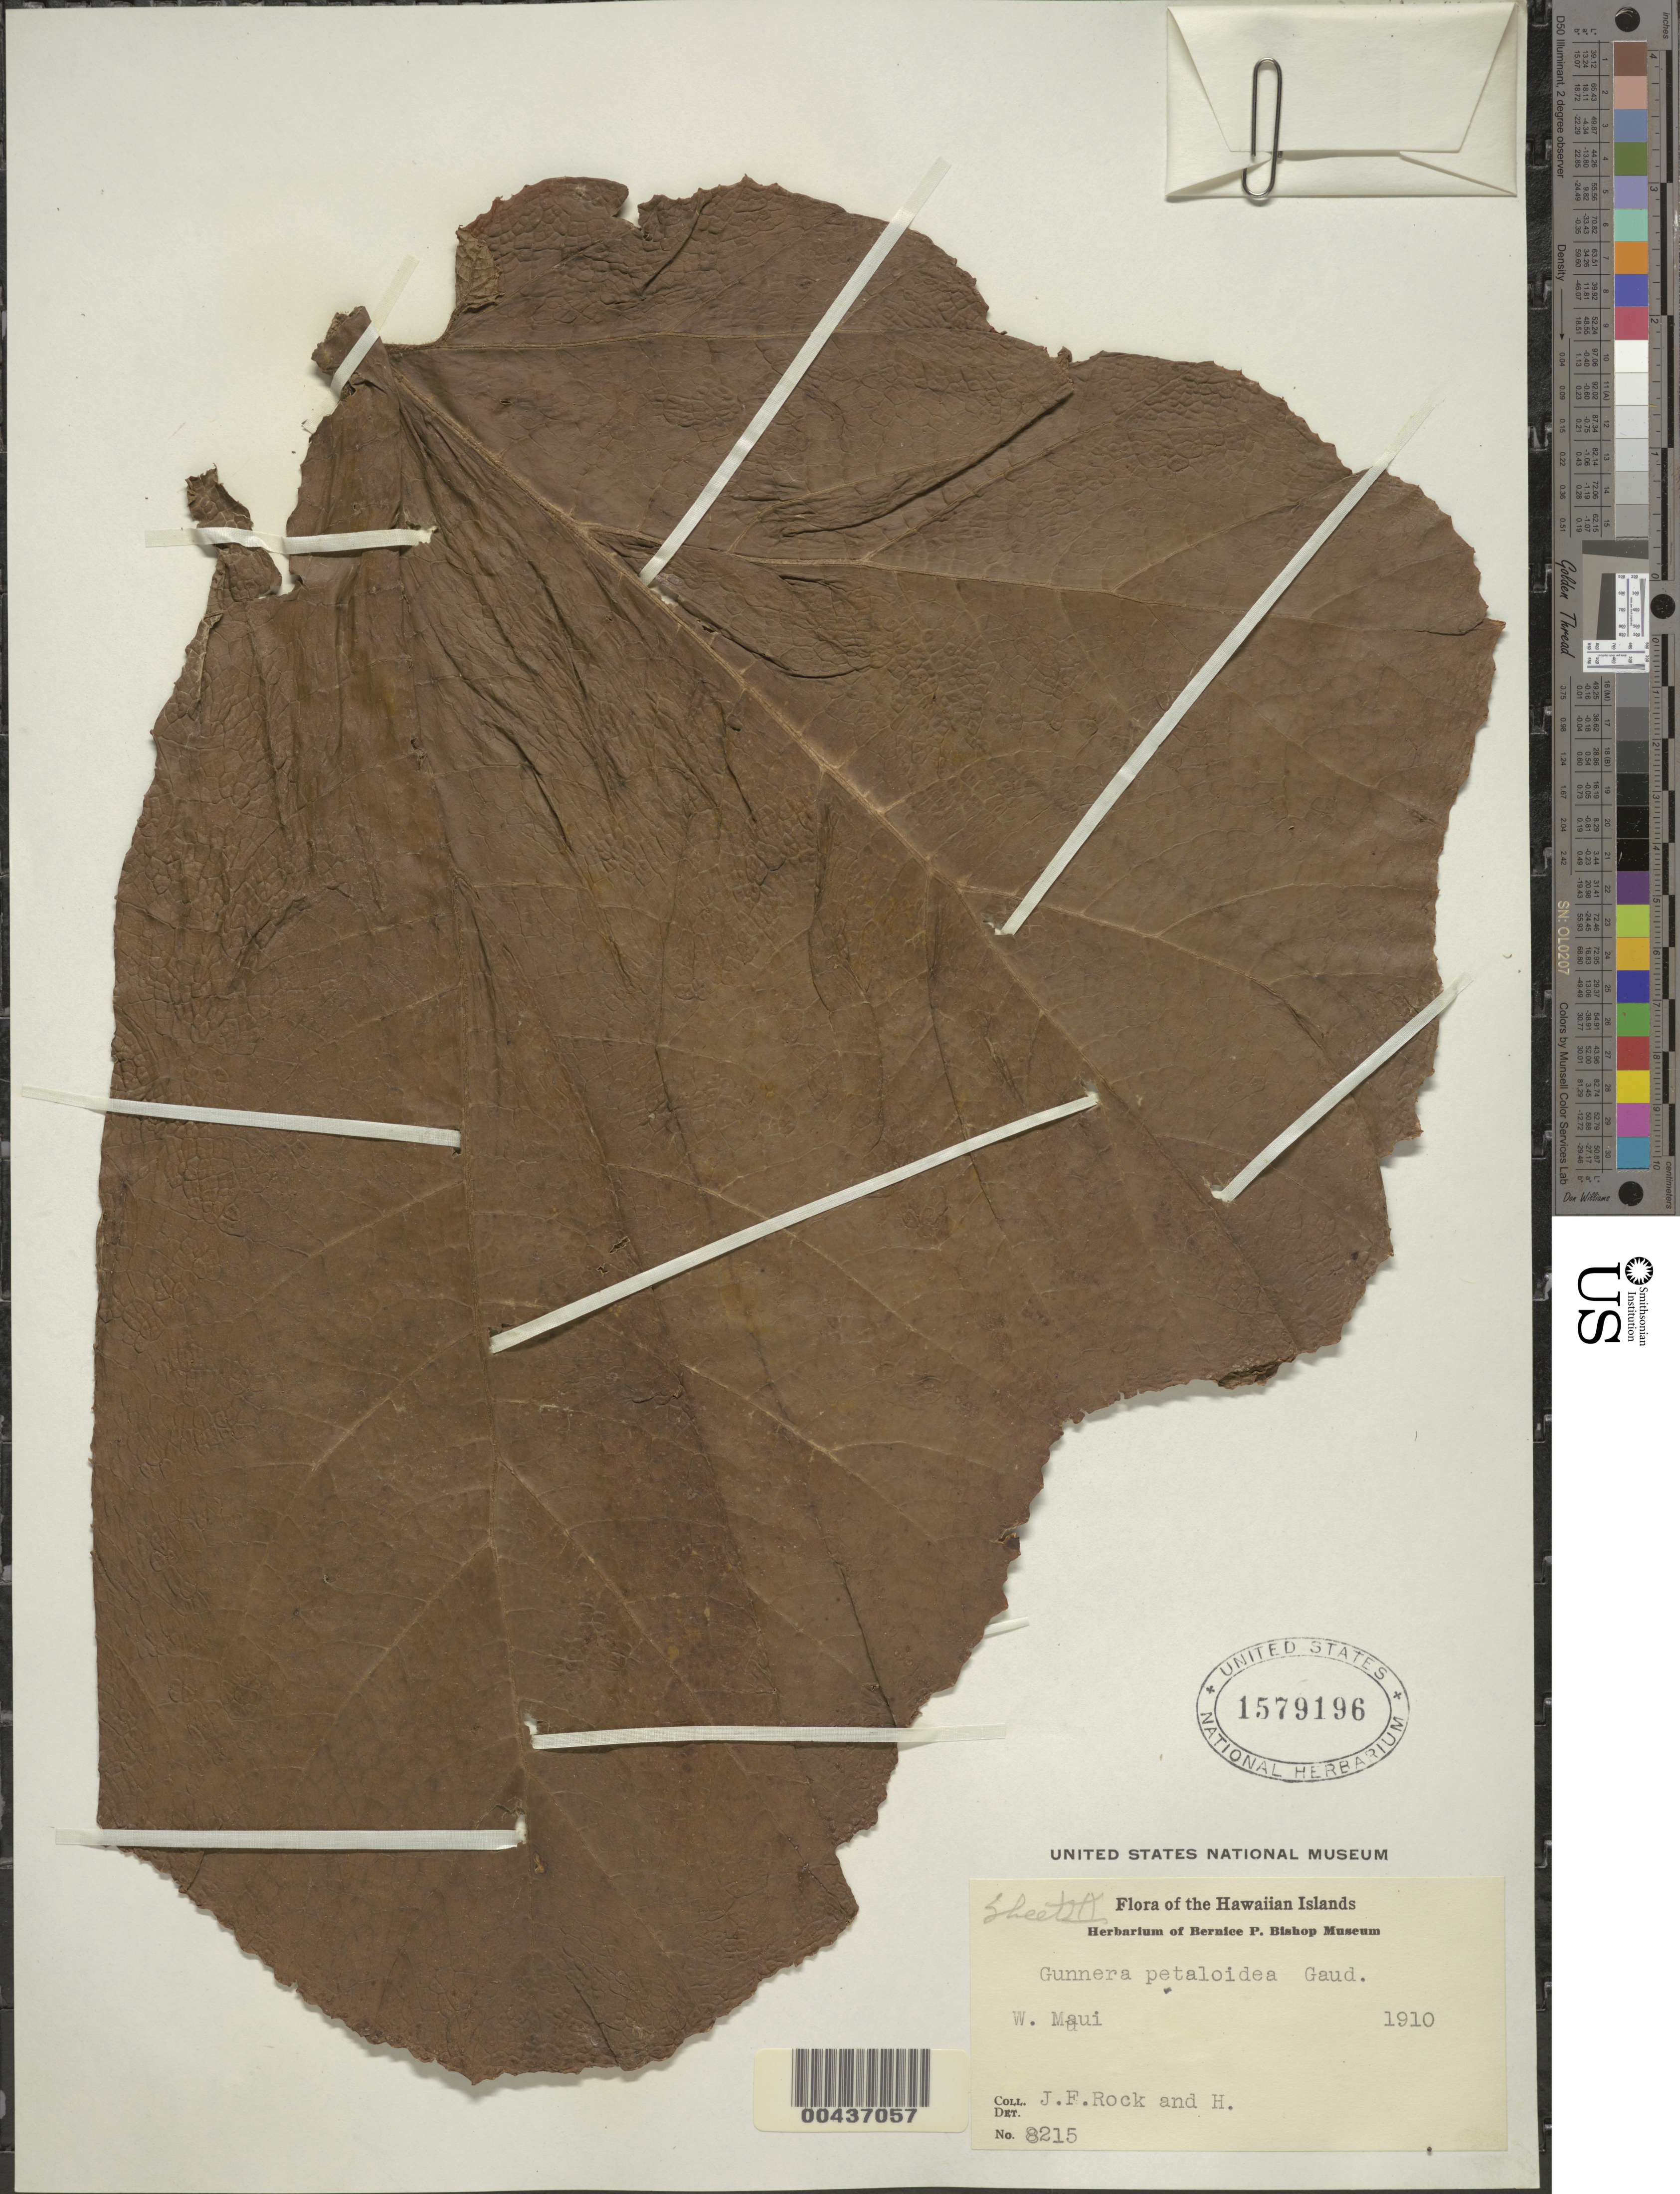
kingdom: Plantae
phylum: Tracheophyta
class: Magnoliopsida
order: Gunnerales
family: Gunneraceae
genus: Gunnera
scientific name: Gunnera petaloidea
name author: Gaudich.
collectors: J. F. Rock & H. Rock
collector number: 8215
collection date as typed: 1910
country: United States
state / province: Hawaii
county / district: Maui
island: Maui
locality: West Maui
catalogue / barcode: US 1579196